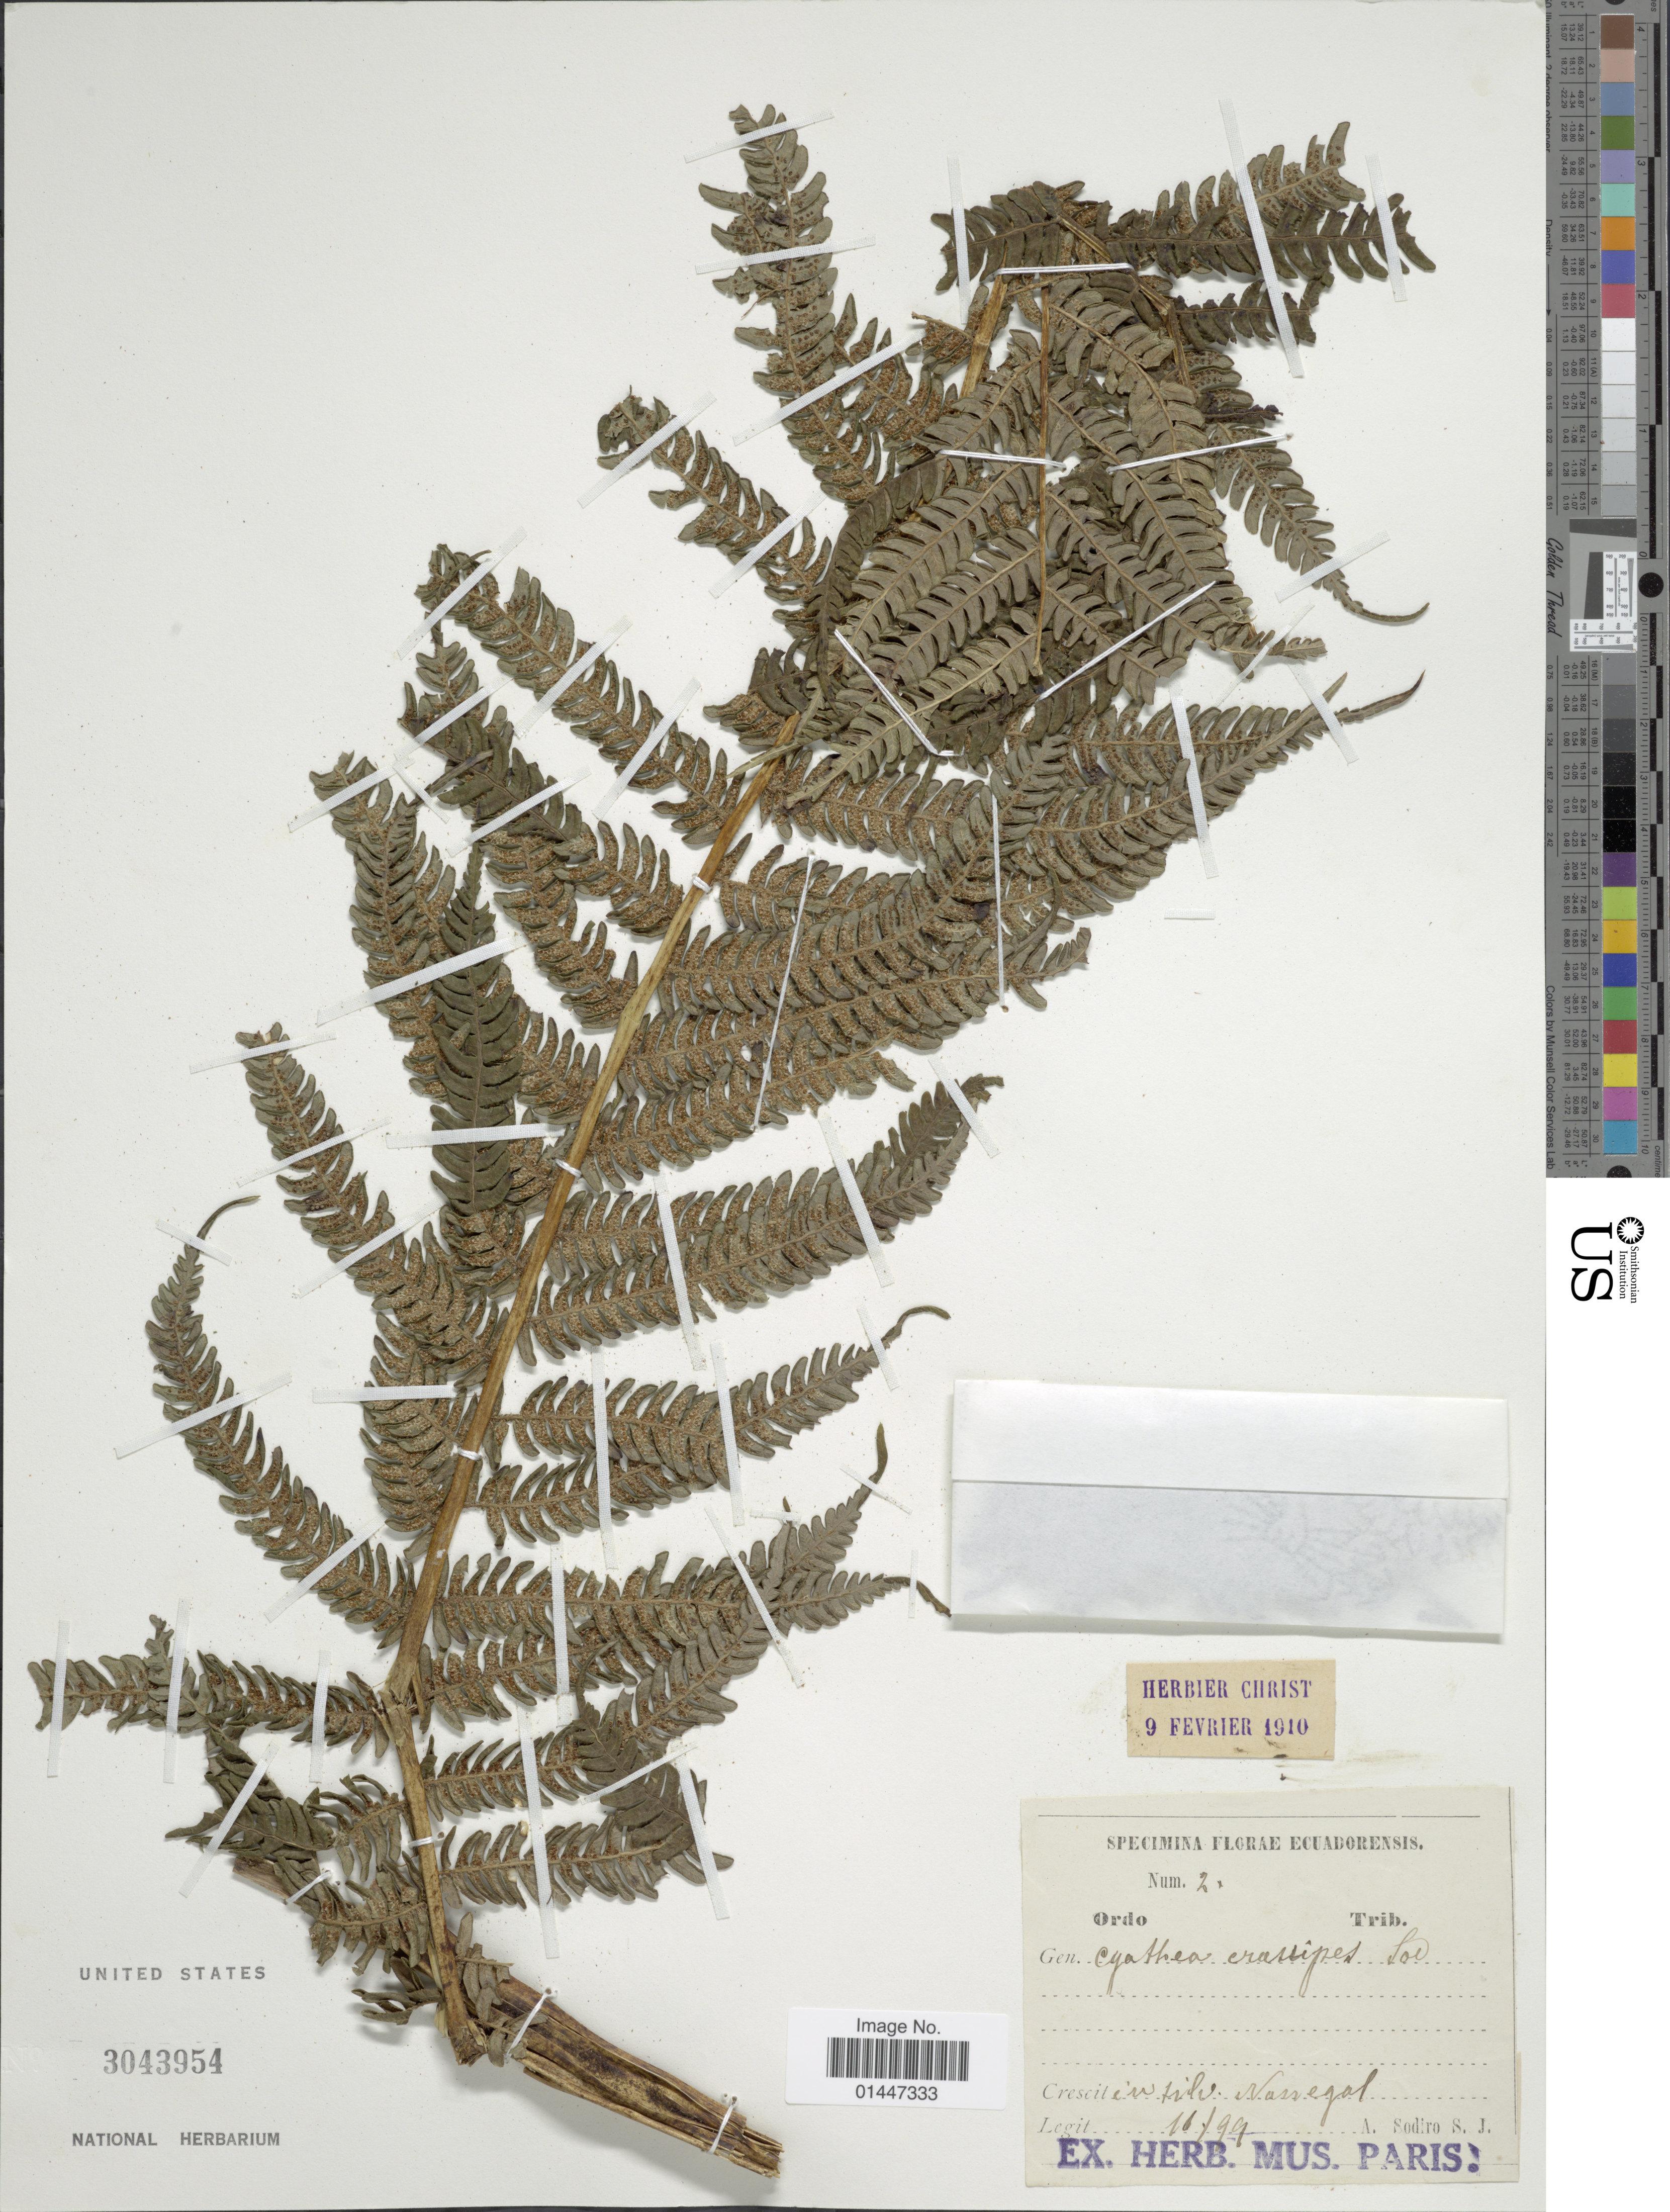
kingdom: Plantae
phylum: Tracheophyta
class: Polypodiopsida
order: Cyatheales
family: Cyatheaceae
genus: Sphaeropteris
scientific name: Sphaeropteris quindiuensis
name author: (H. Karst.) R.M. Tryon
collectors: L. Sodiro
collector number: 2*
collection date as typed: Transcribed d/m/y: /11/99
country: Ecuador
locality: Ecuadorensis. Crescit in silv. Nanegal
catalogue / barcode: US 3043954